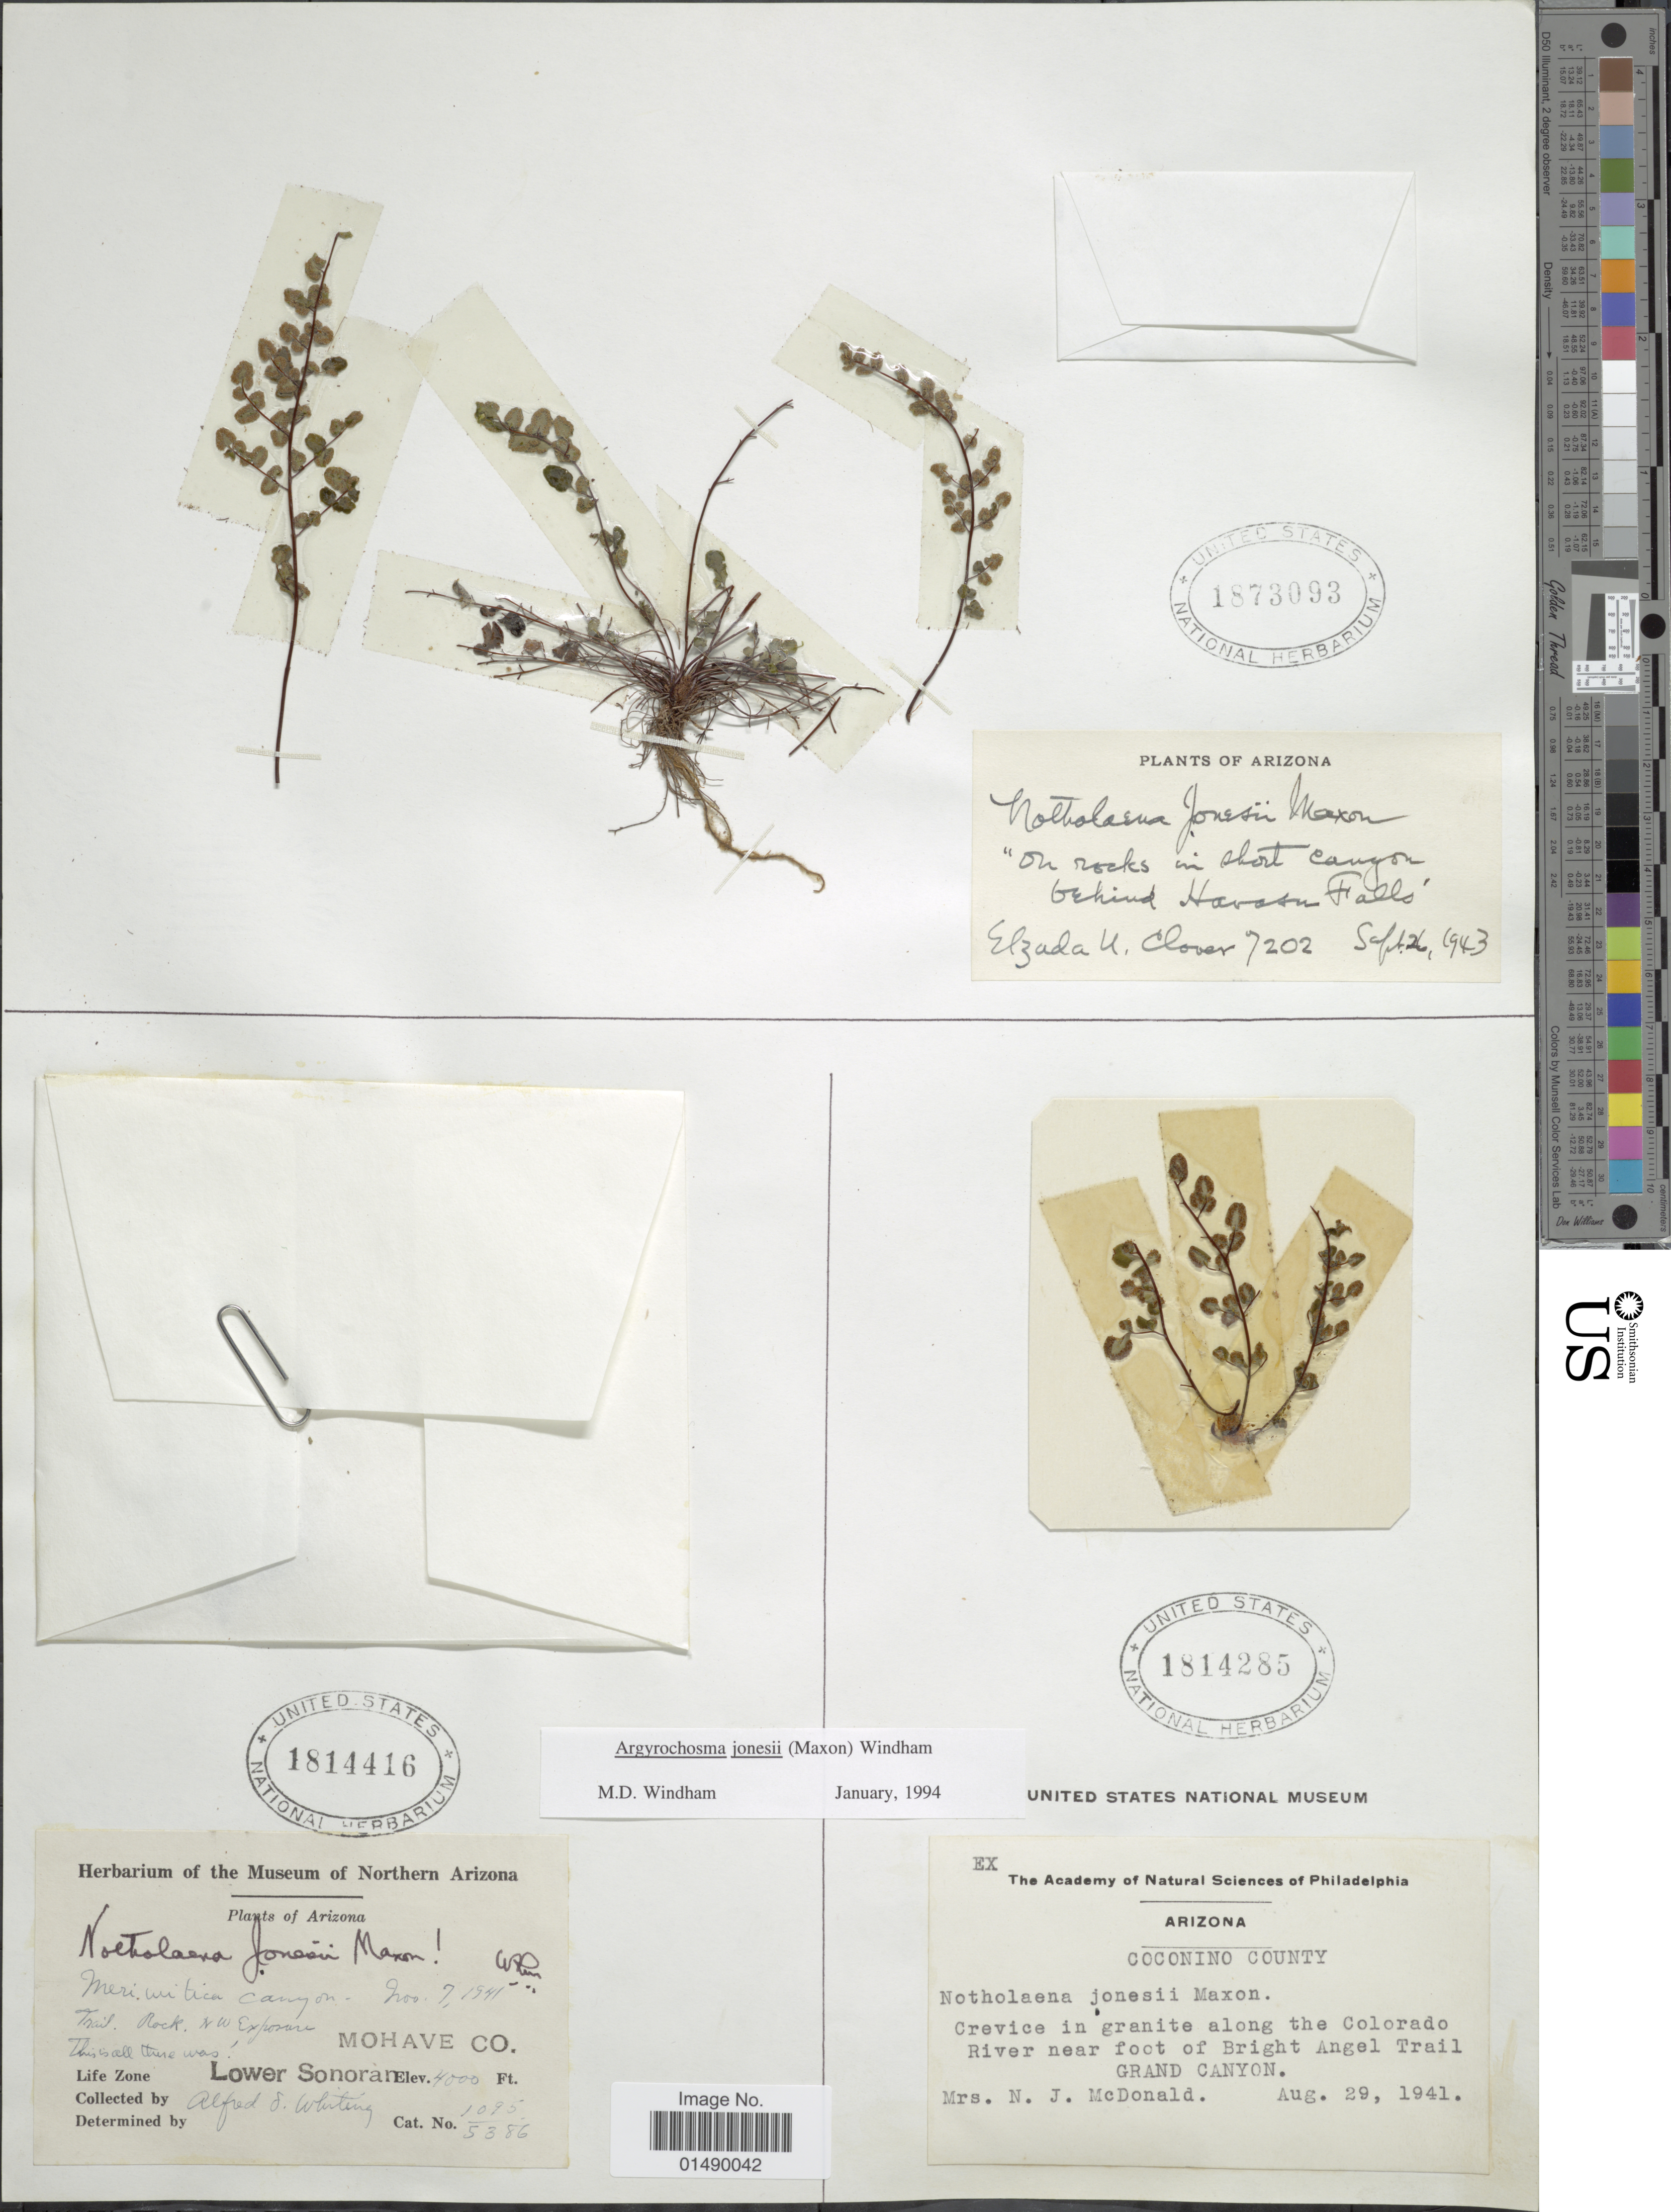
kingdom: Plantae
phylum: Tracheophyta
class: Polypodiopsida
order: Polypodiales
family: Pteridaceae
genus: Argyrochosma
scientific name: Argyrochosma jonesii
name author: (Maxon) Windham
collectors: N. McDonald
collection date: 1941-08-29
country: United States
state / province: Arizona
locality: Arizona, crevice in granite along the Colorado River near foor of bright Angel Trail, Grand Canyon. Coconino County.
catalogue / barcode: US 1814285-3